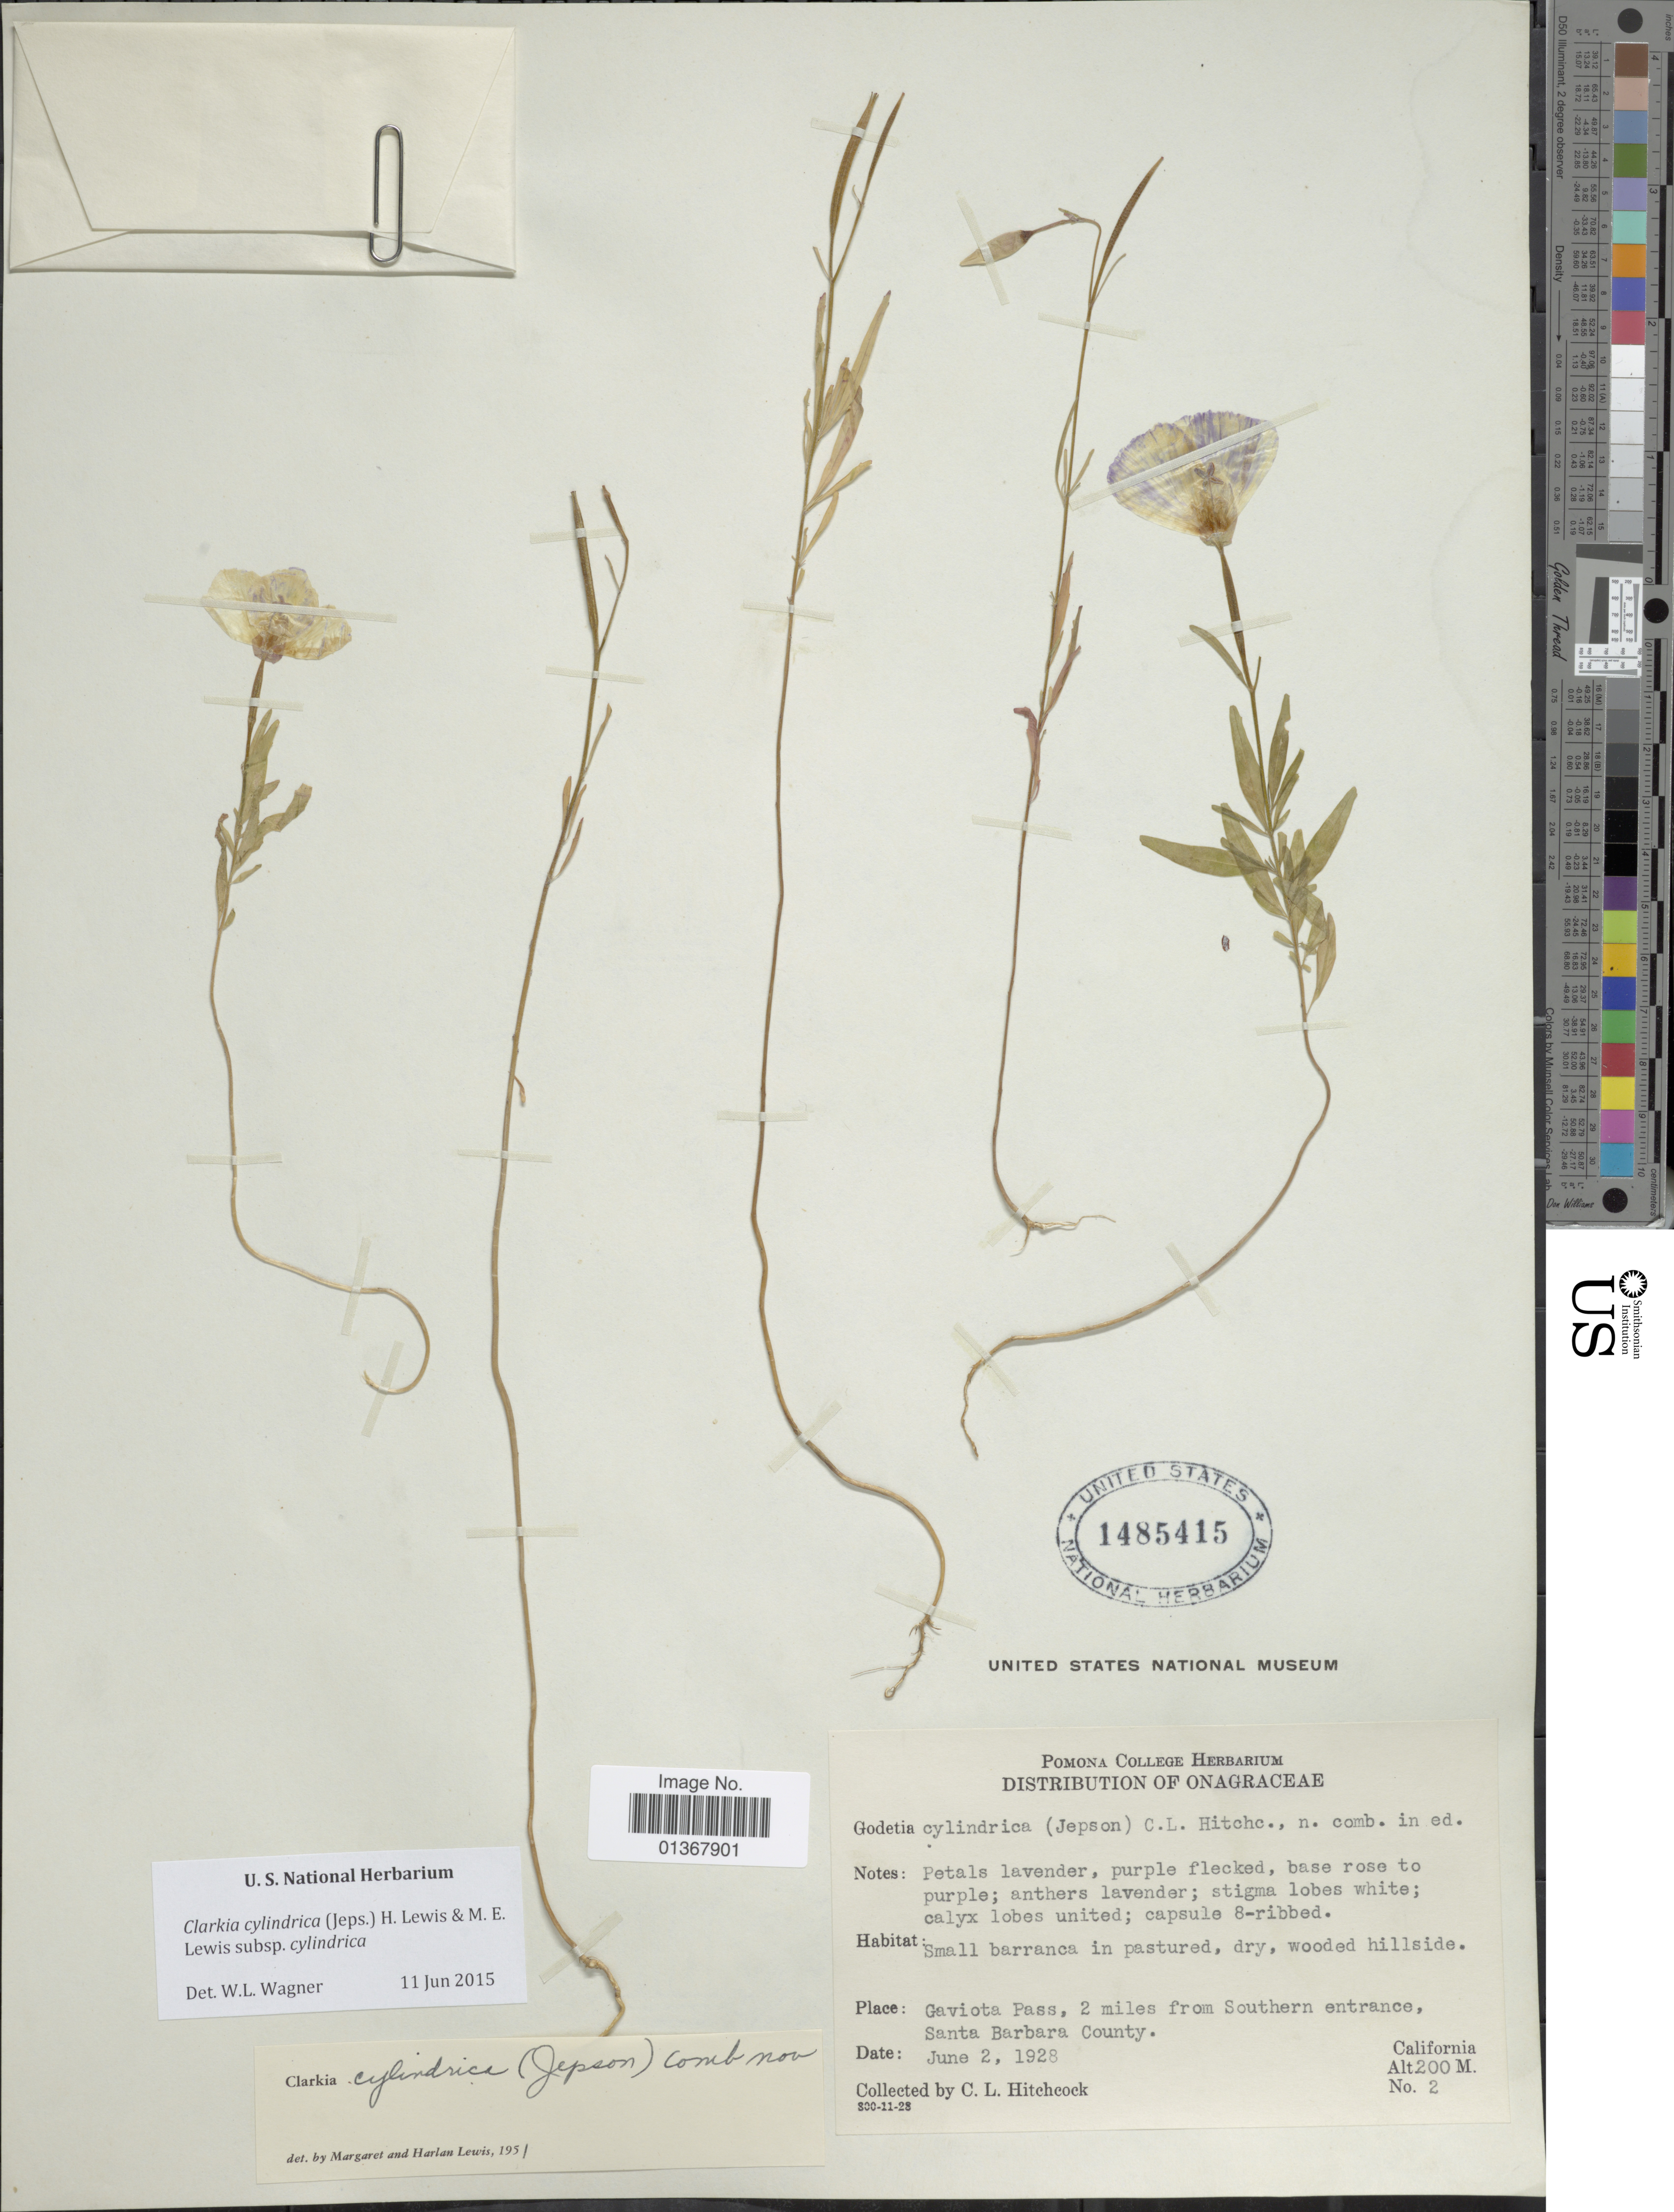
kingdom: Plantae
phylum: Tracheophyta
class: Magnoliopsida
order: Myrtales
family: Onagraceae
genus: Clarkia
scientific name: Clarkia cylindrica subsp. cylindrica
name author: (Jeps.) F. H. Lewis & M.R. Lewis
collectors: C. L. Hitchcock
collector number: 2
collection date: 1928-06-02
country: United States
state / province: California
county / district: Santa Barbara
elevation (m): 200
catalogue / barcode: US 1485415